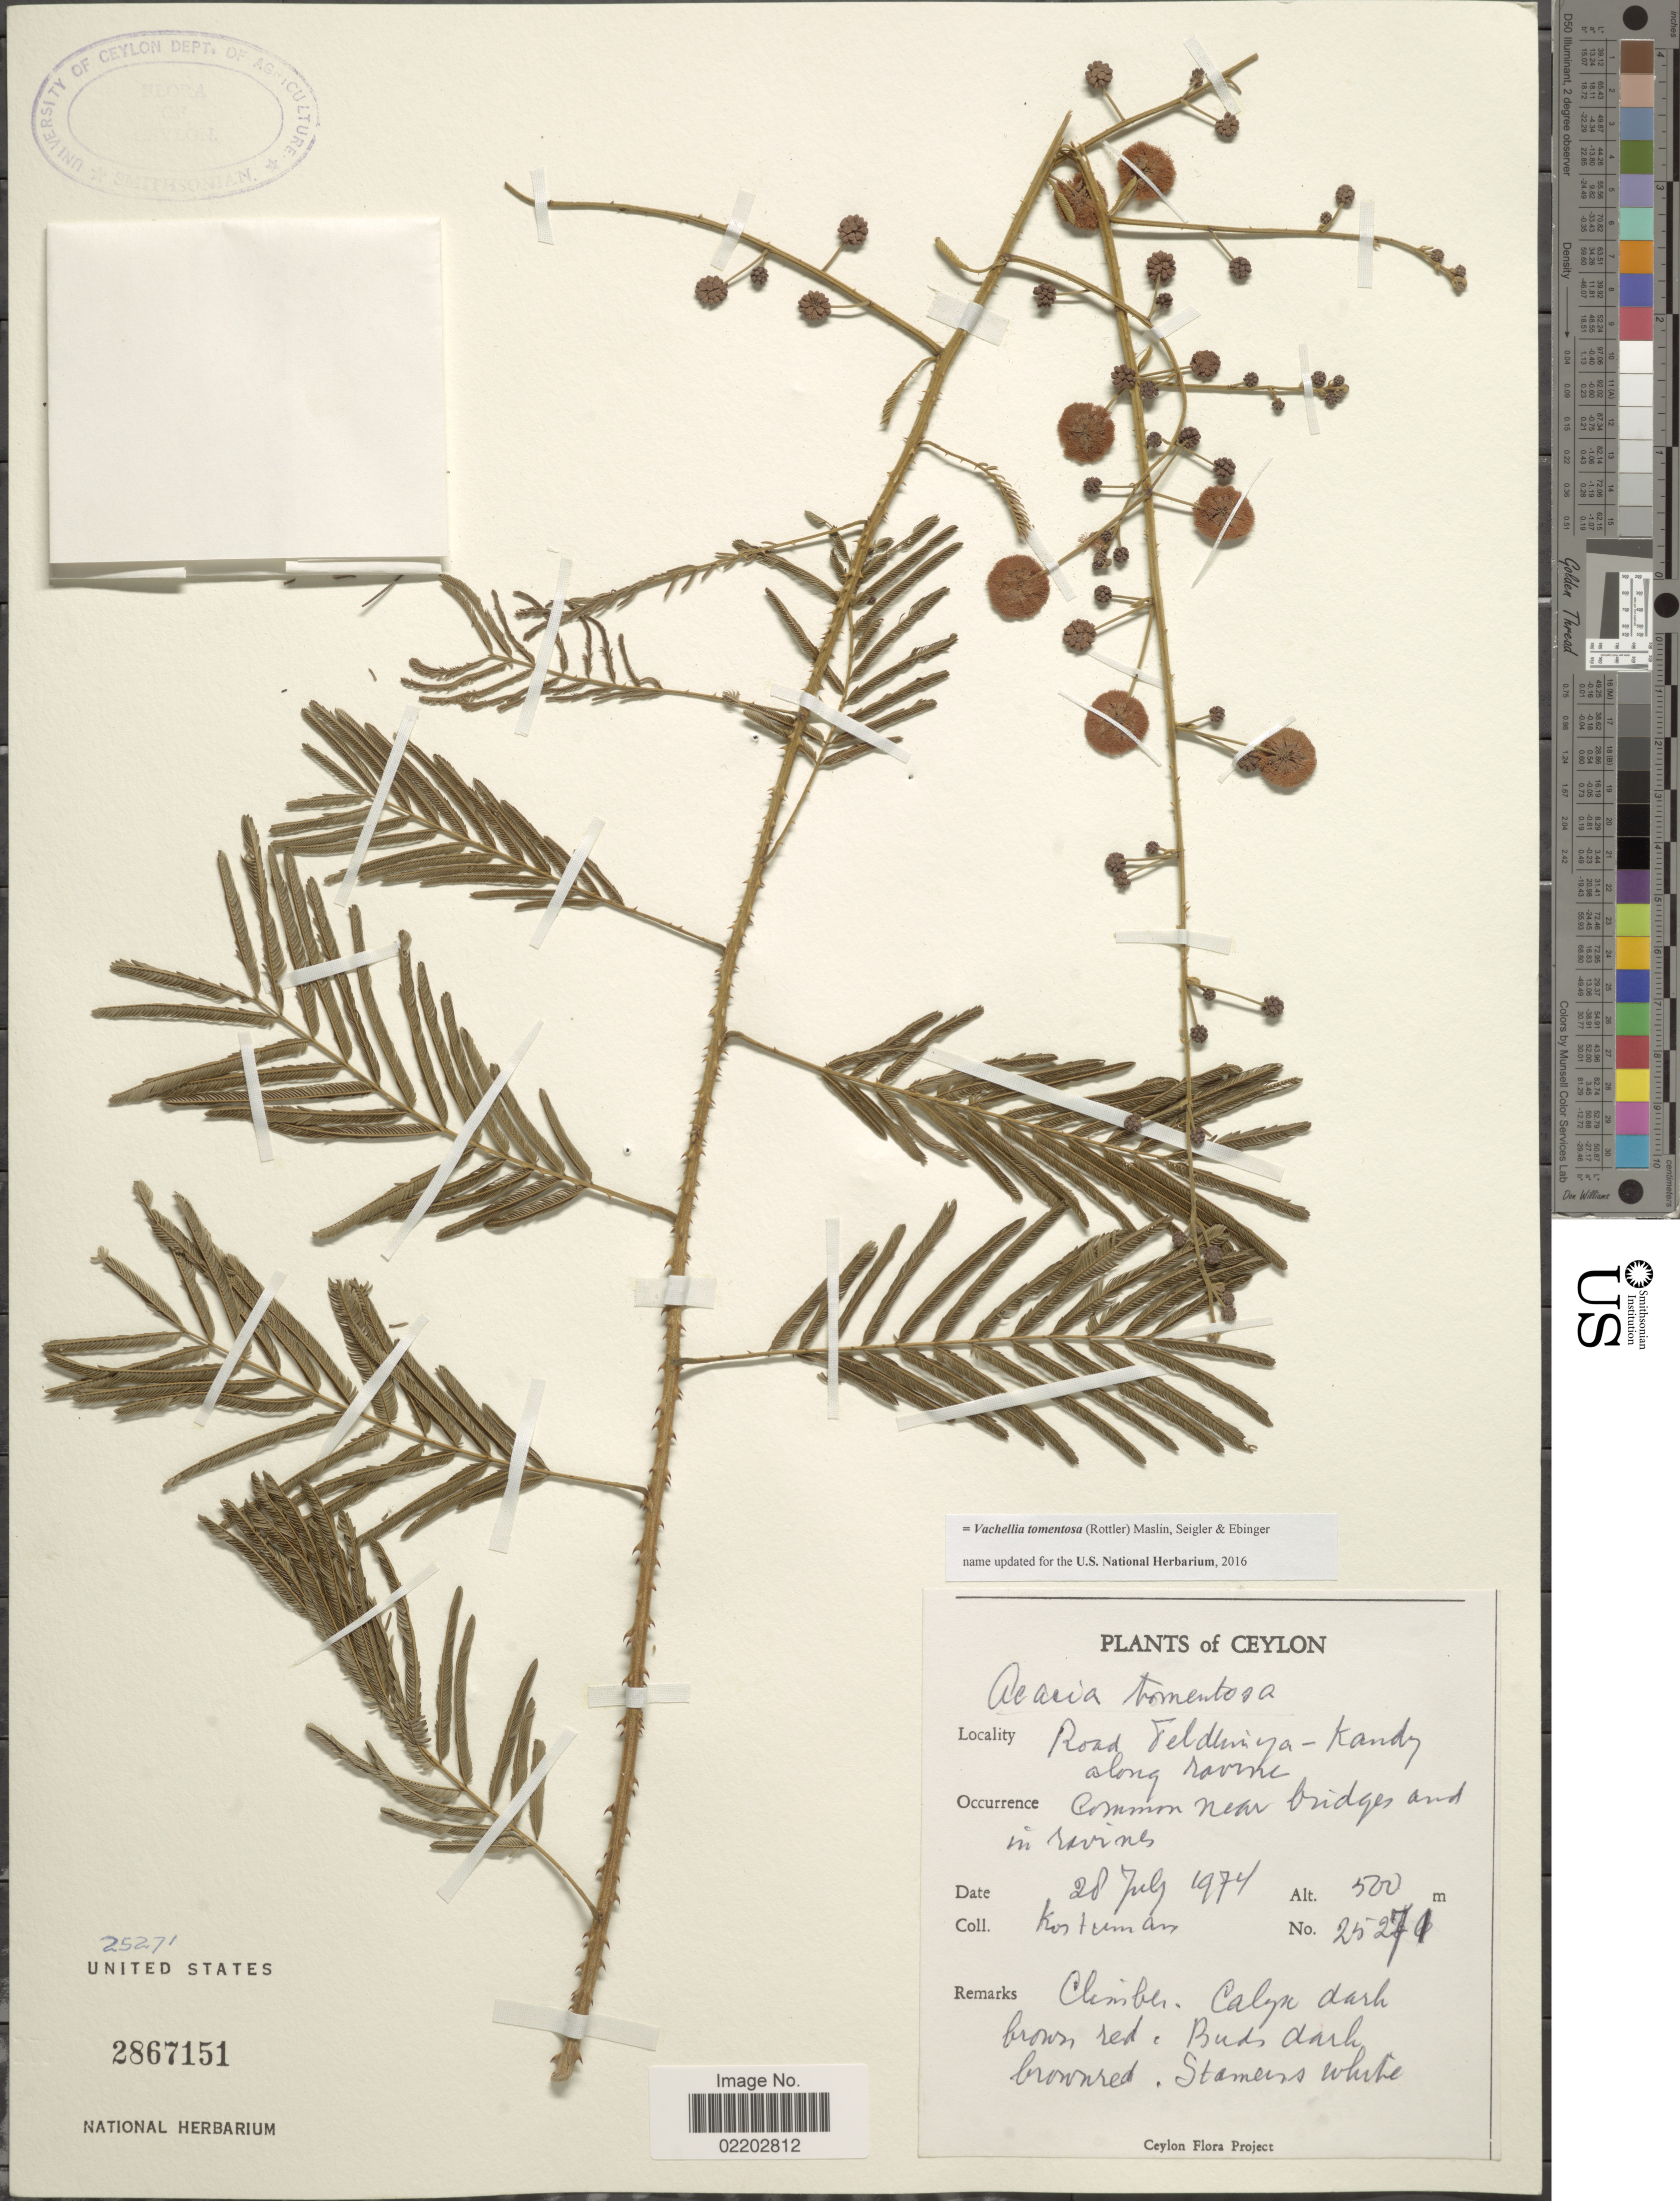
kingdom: Plantae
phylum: Tracheophyta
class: Magnoliopsida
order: Fabales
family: Fabaceae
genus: Vachellia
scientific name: Vachellia tomentosa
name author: (Rottler) Maslin et al.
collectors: A. J. G. Kostermans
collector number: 25271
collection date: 1974-07-28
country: Sri Lanka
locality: Ceylon, road Teldinya-Kandy, along ravine, common near bridge and ravines [interpreted]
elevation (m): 500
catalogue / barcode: US 2867151